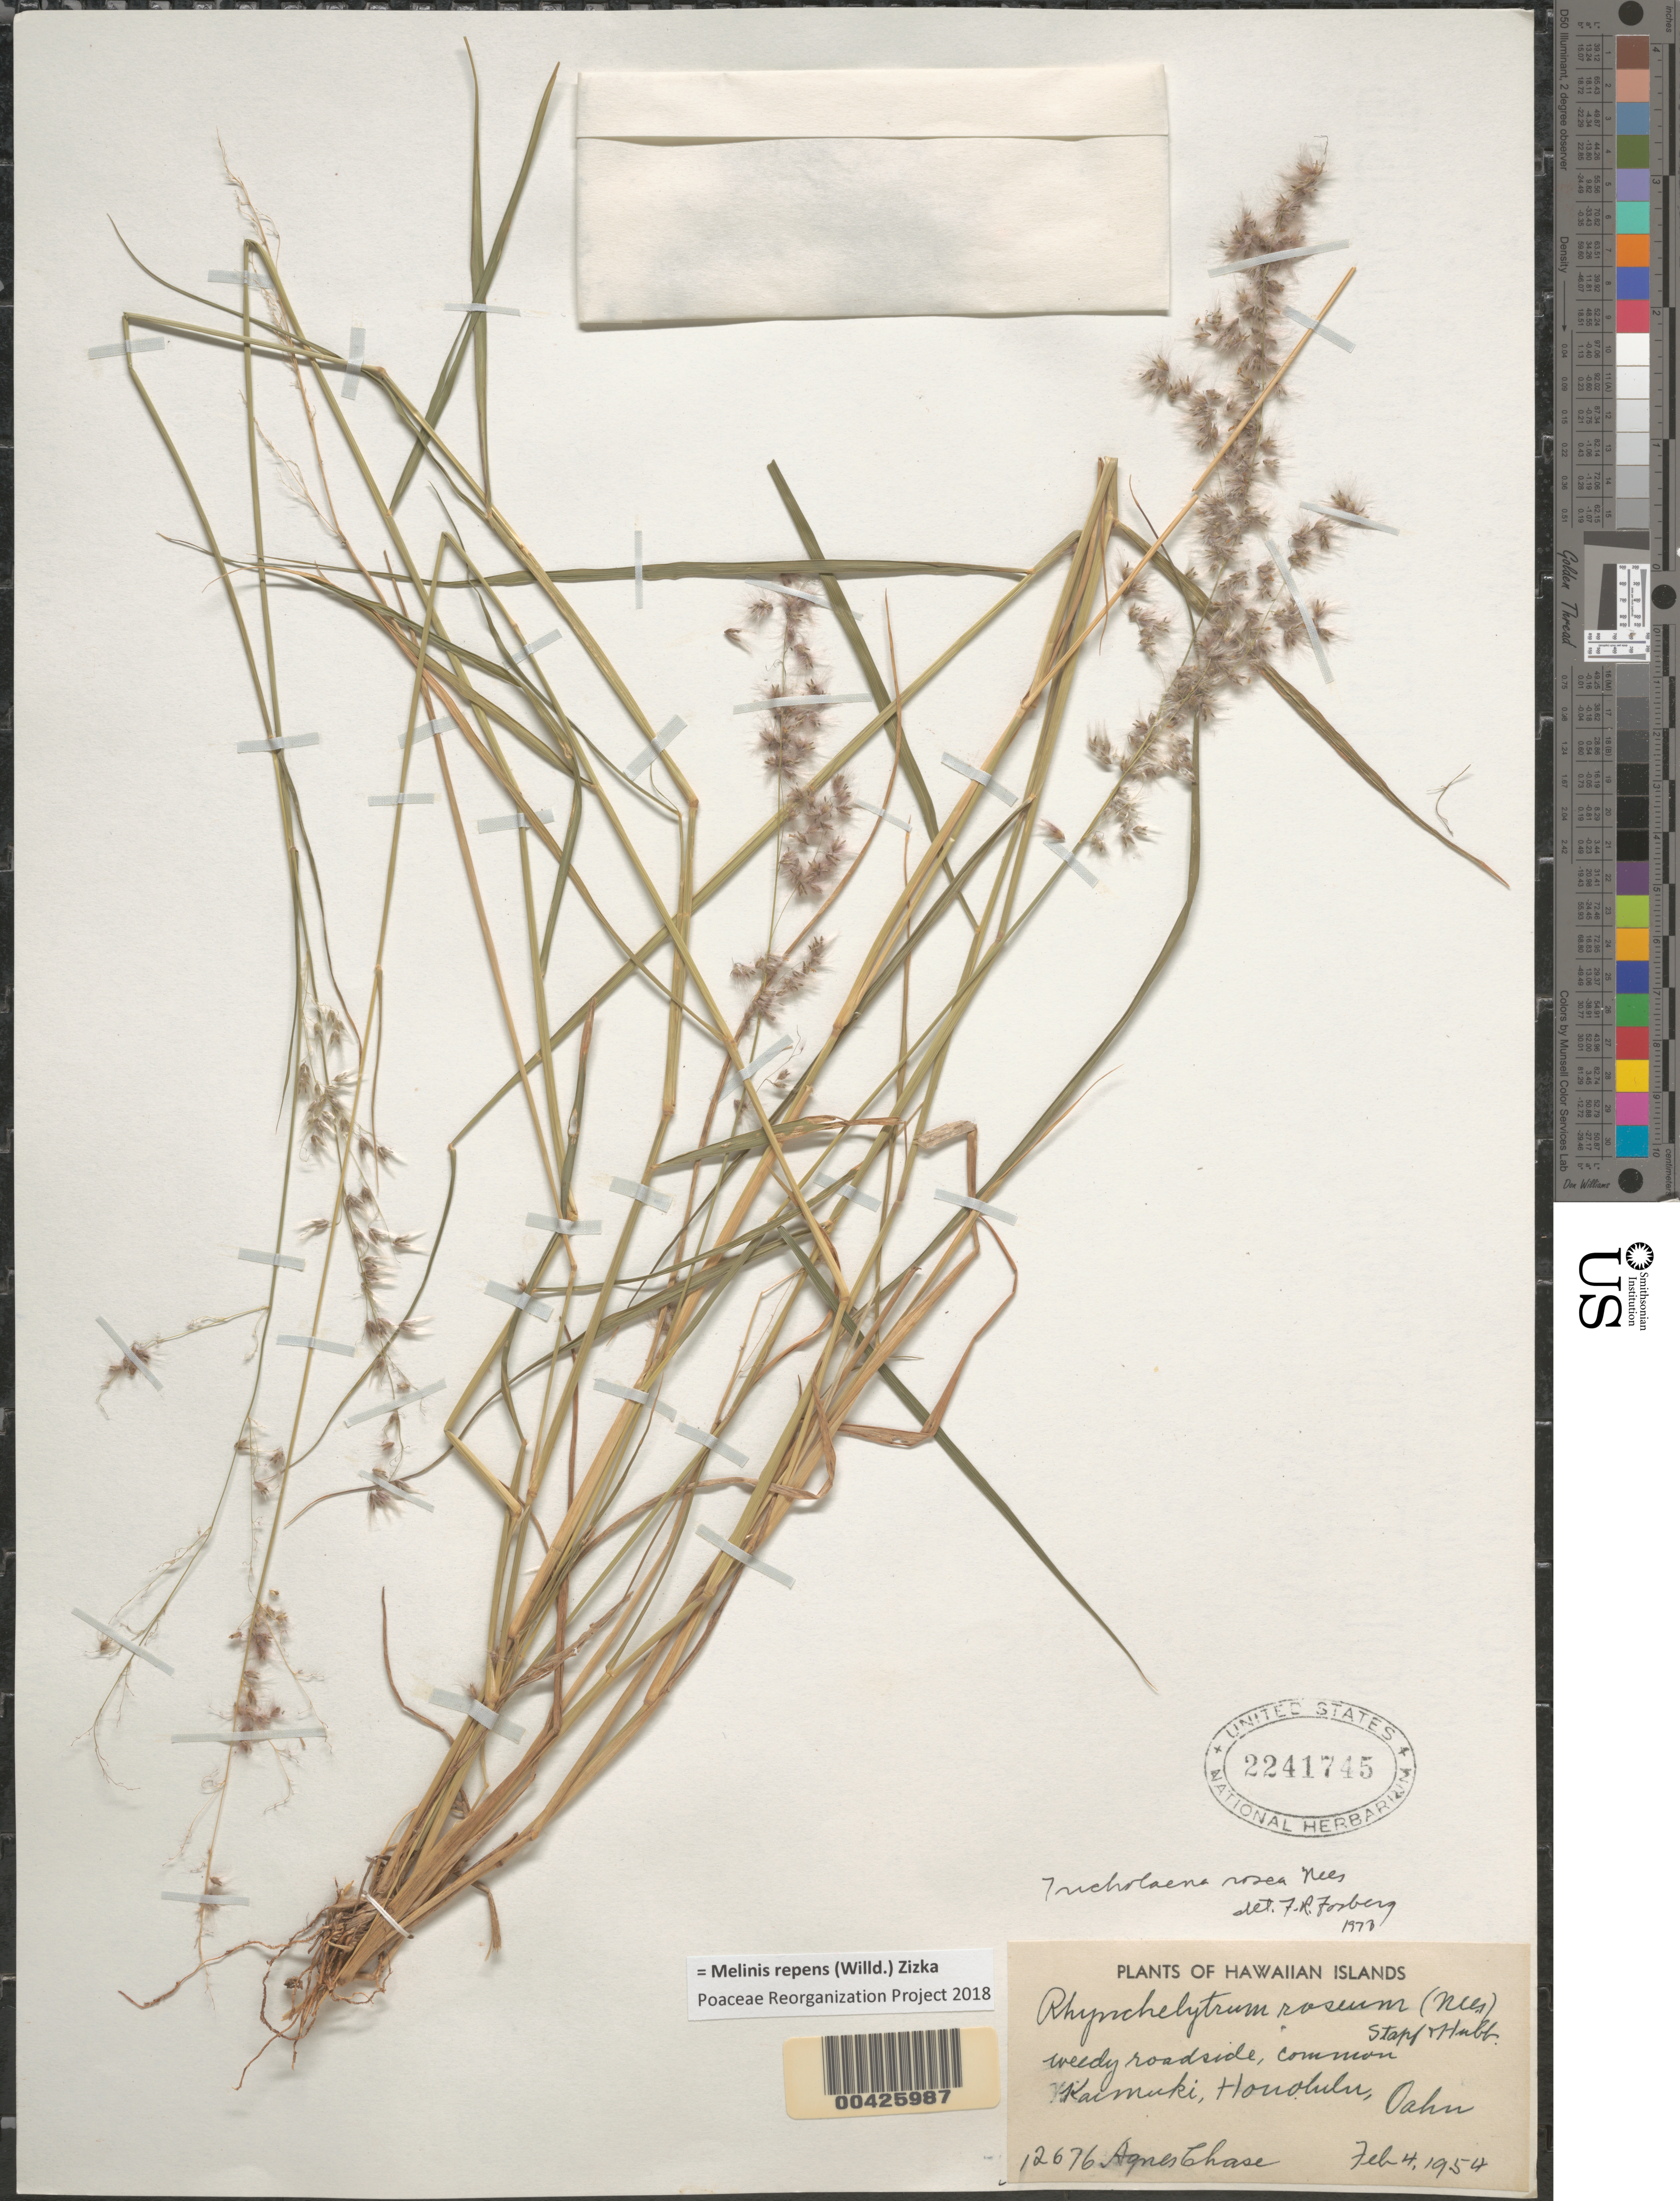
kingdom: Plantae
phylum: Tracheophyta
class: Liliopsida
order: Poales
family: Poaceae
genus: Melinis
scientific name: Melinis repens subsp. repens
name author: (Willd.) Zizka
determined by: Faccenda, K.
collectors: A. Chase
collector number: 12676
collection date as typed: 4 Feb 1954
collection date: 1954-02-04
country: United States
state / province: Hawaii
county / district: Honolulu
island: Oahu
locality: Kaimuki, Honolulu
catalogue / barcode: US 2241745